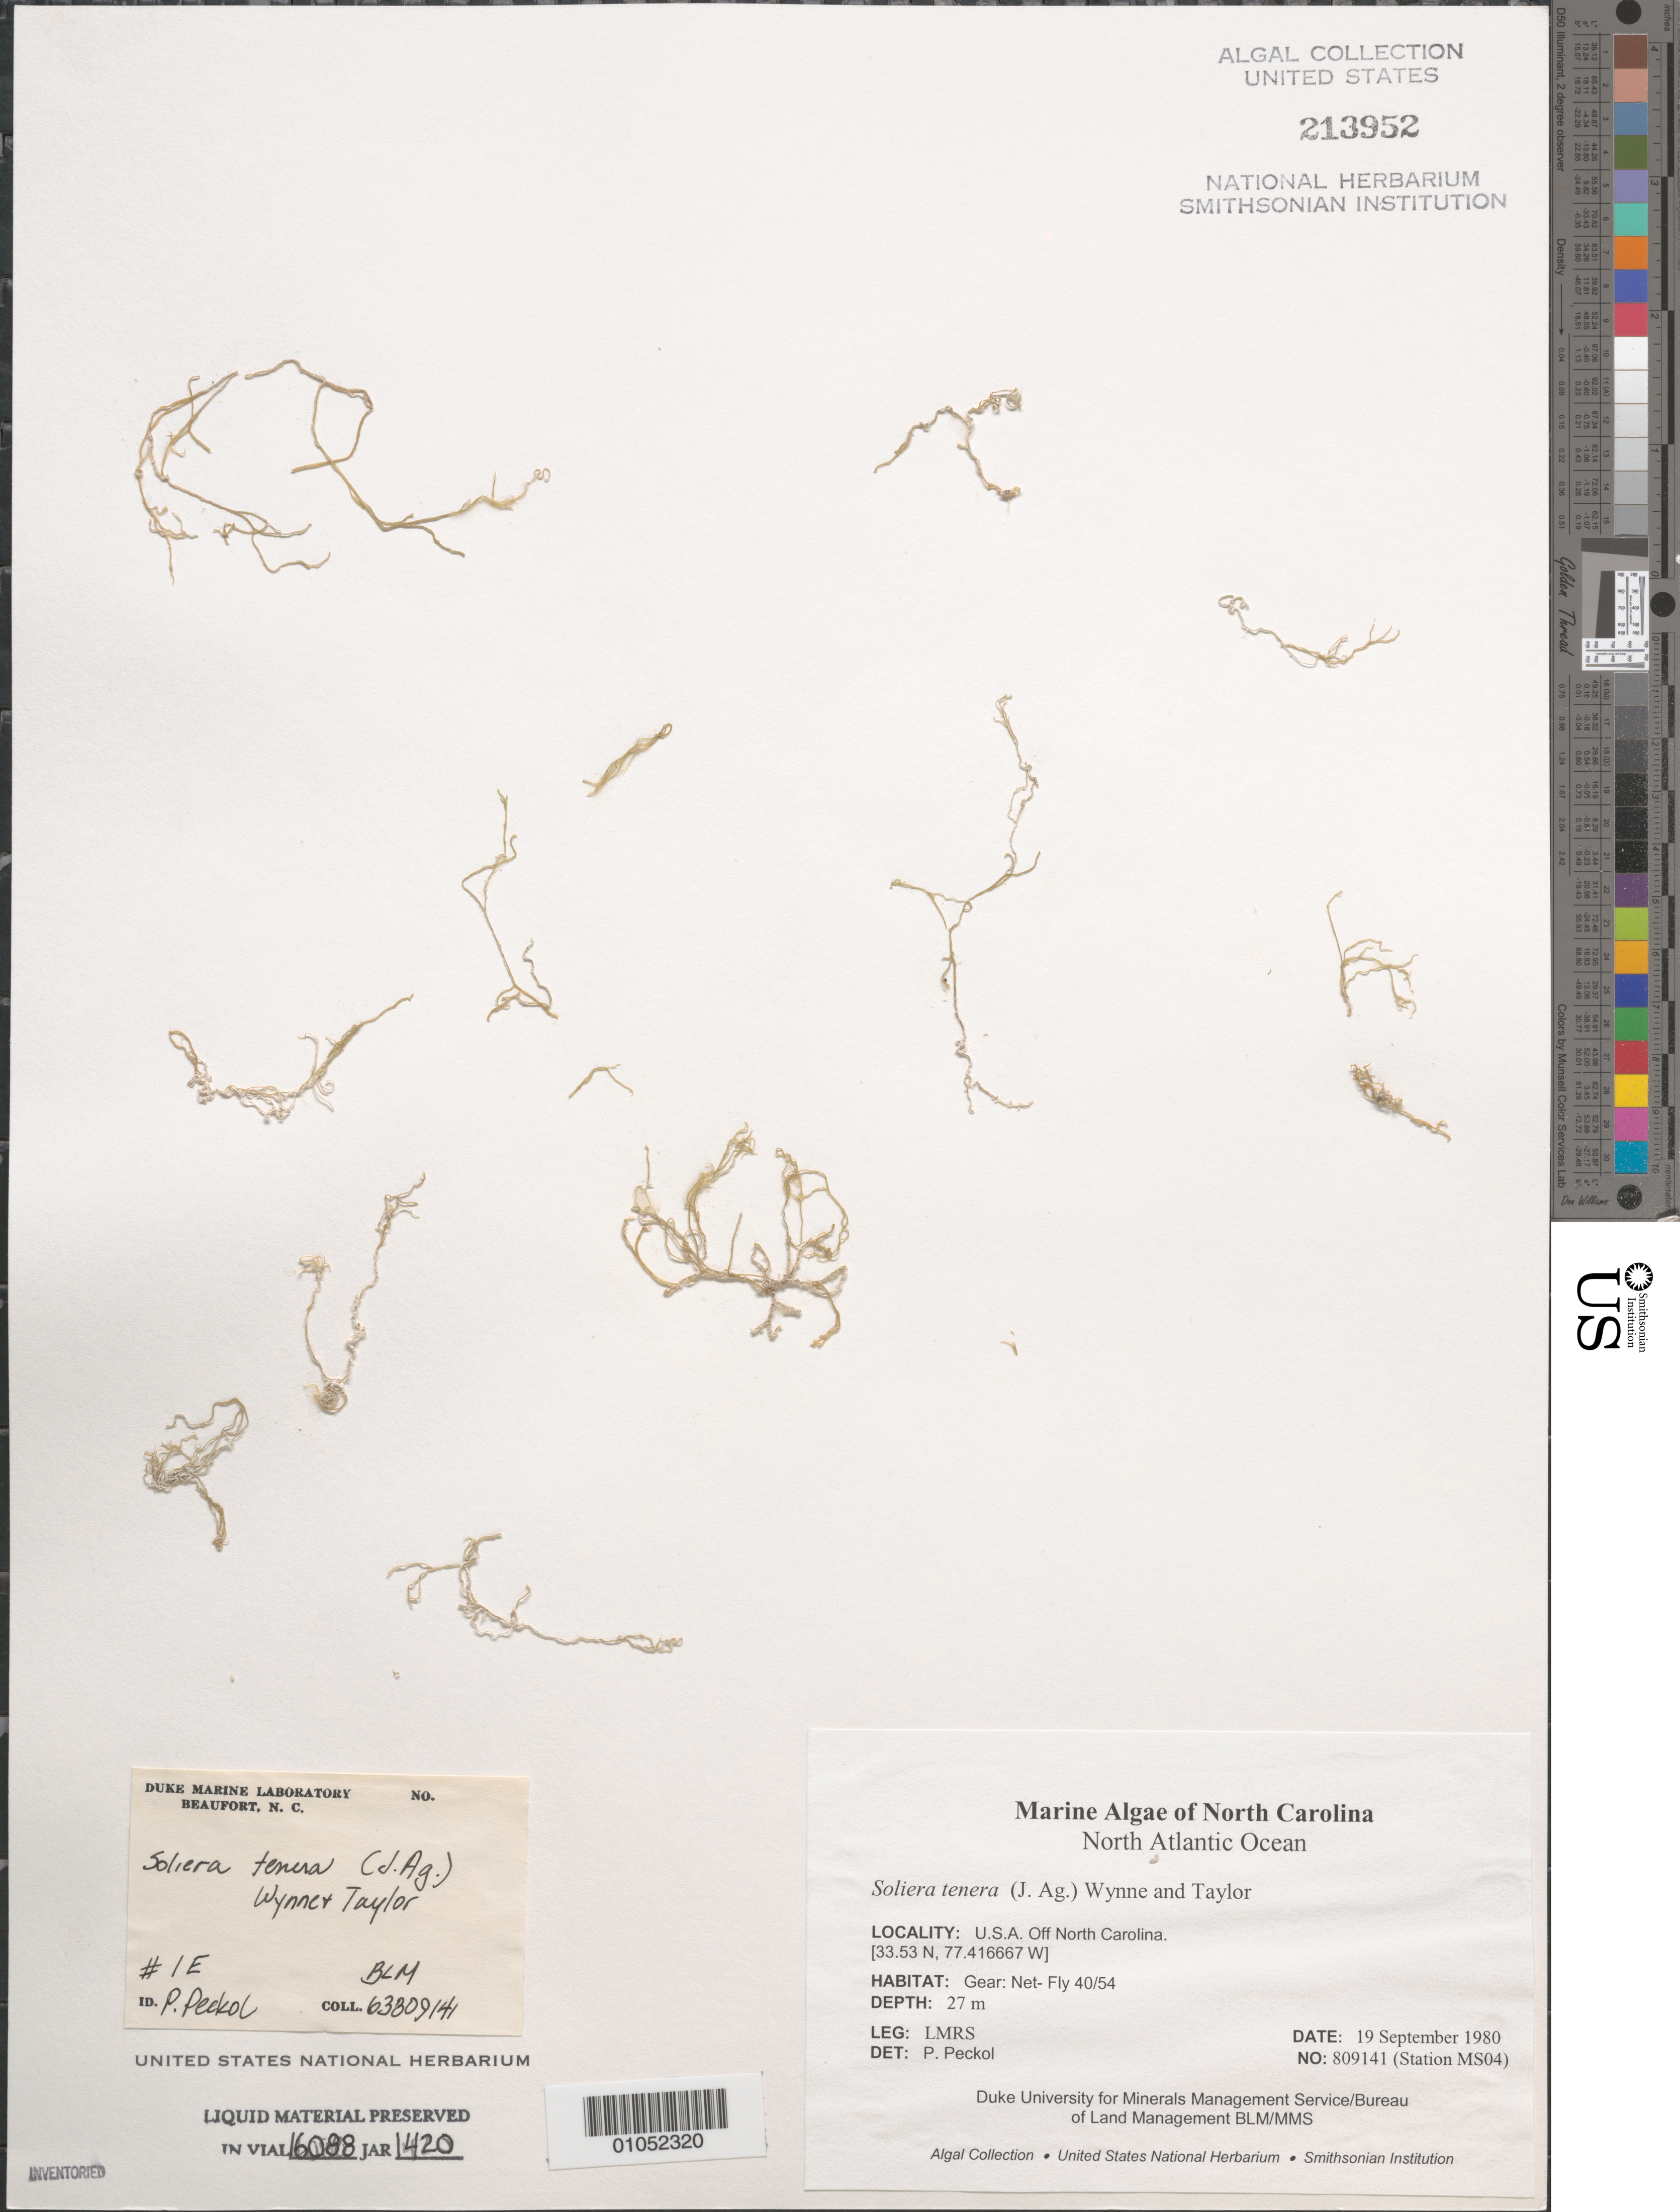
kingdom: Plantae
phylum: Rhodophyta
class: Florideophyceae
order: Gigartinales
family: Solieriaceae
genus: Solieria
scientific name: Solieria filiformis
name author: (Kütz.) P.W. Gabrielson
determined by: Algae name updating Project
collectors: LMRS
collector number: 809141 (Station MS04)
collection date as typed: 19 Sep 1980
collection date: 1980-09-19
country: United States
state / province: North Carolina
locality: North Atlantic Ocean off North Carolina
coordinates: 33.53 N, 77.416667 W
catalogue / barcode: US 213952